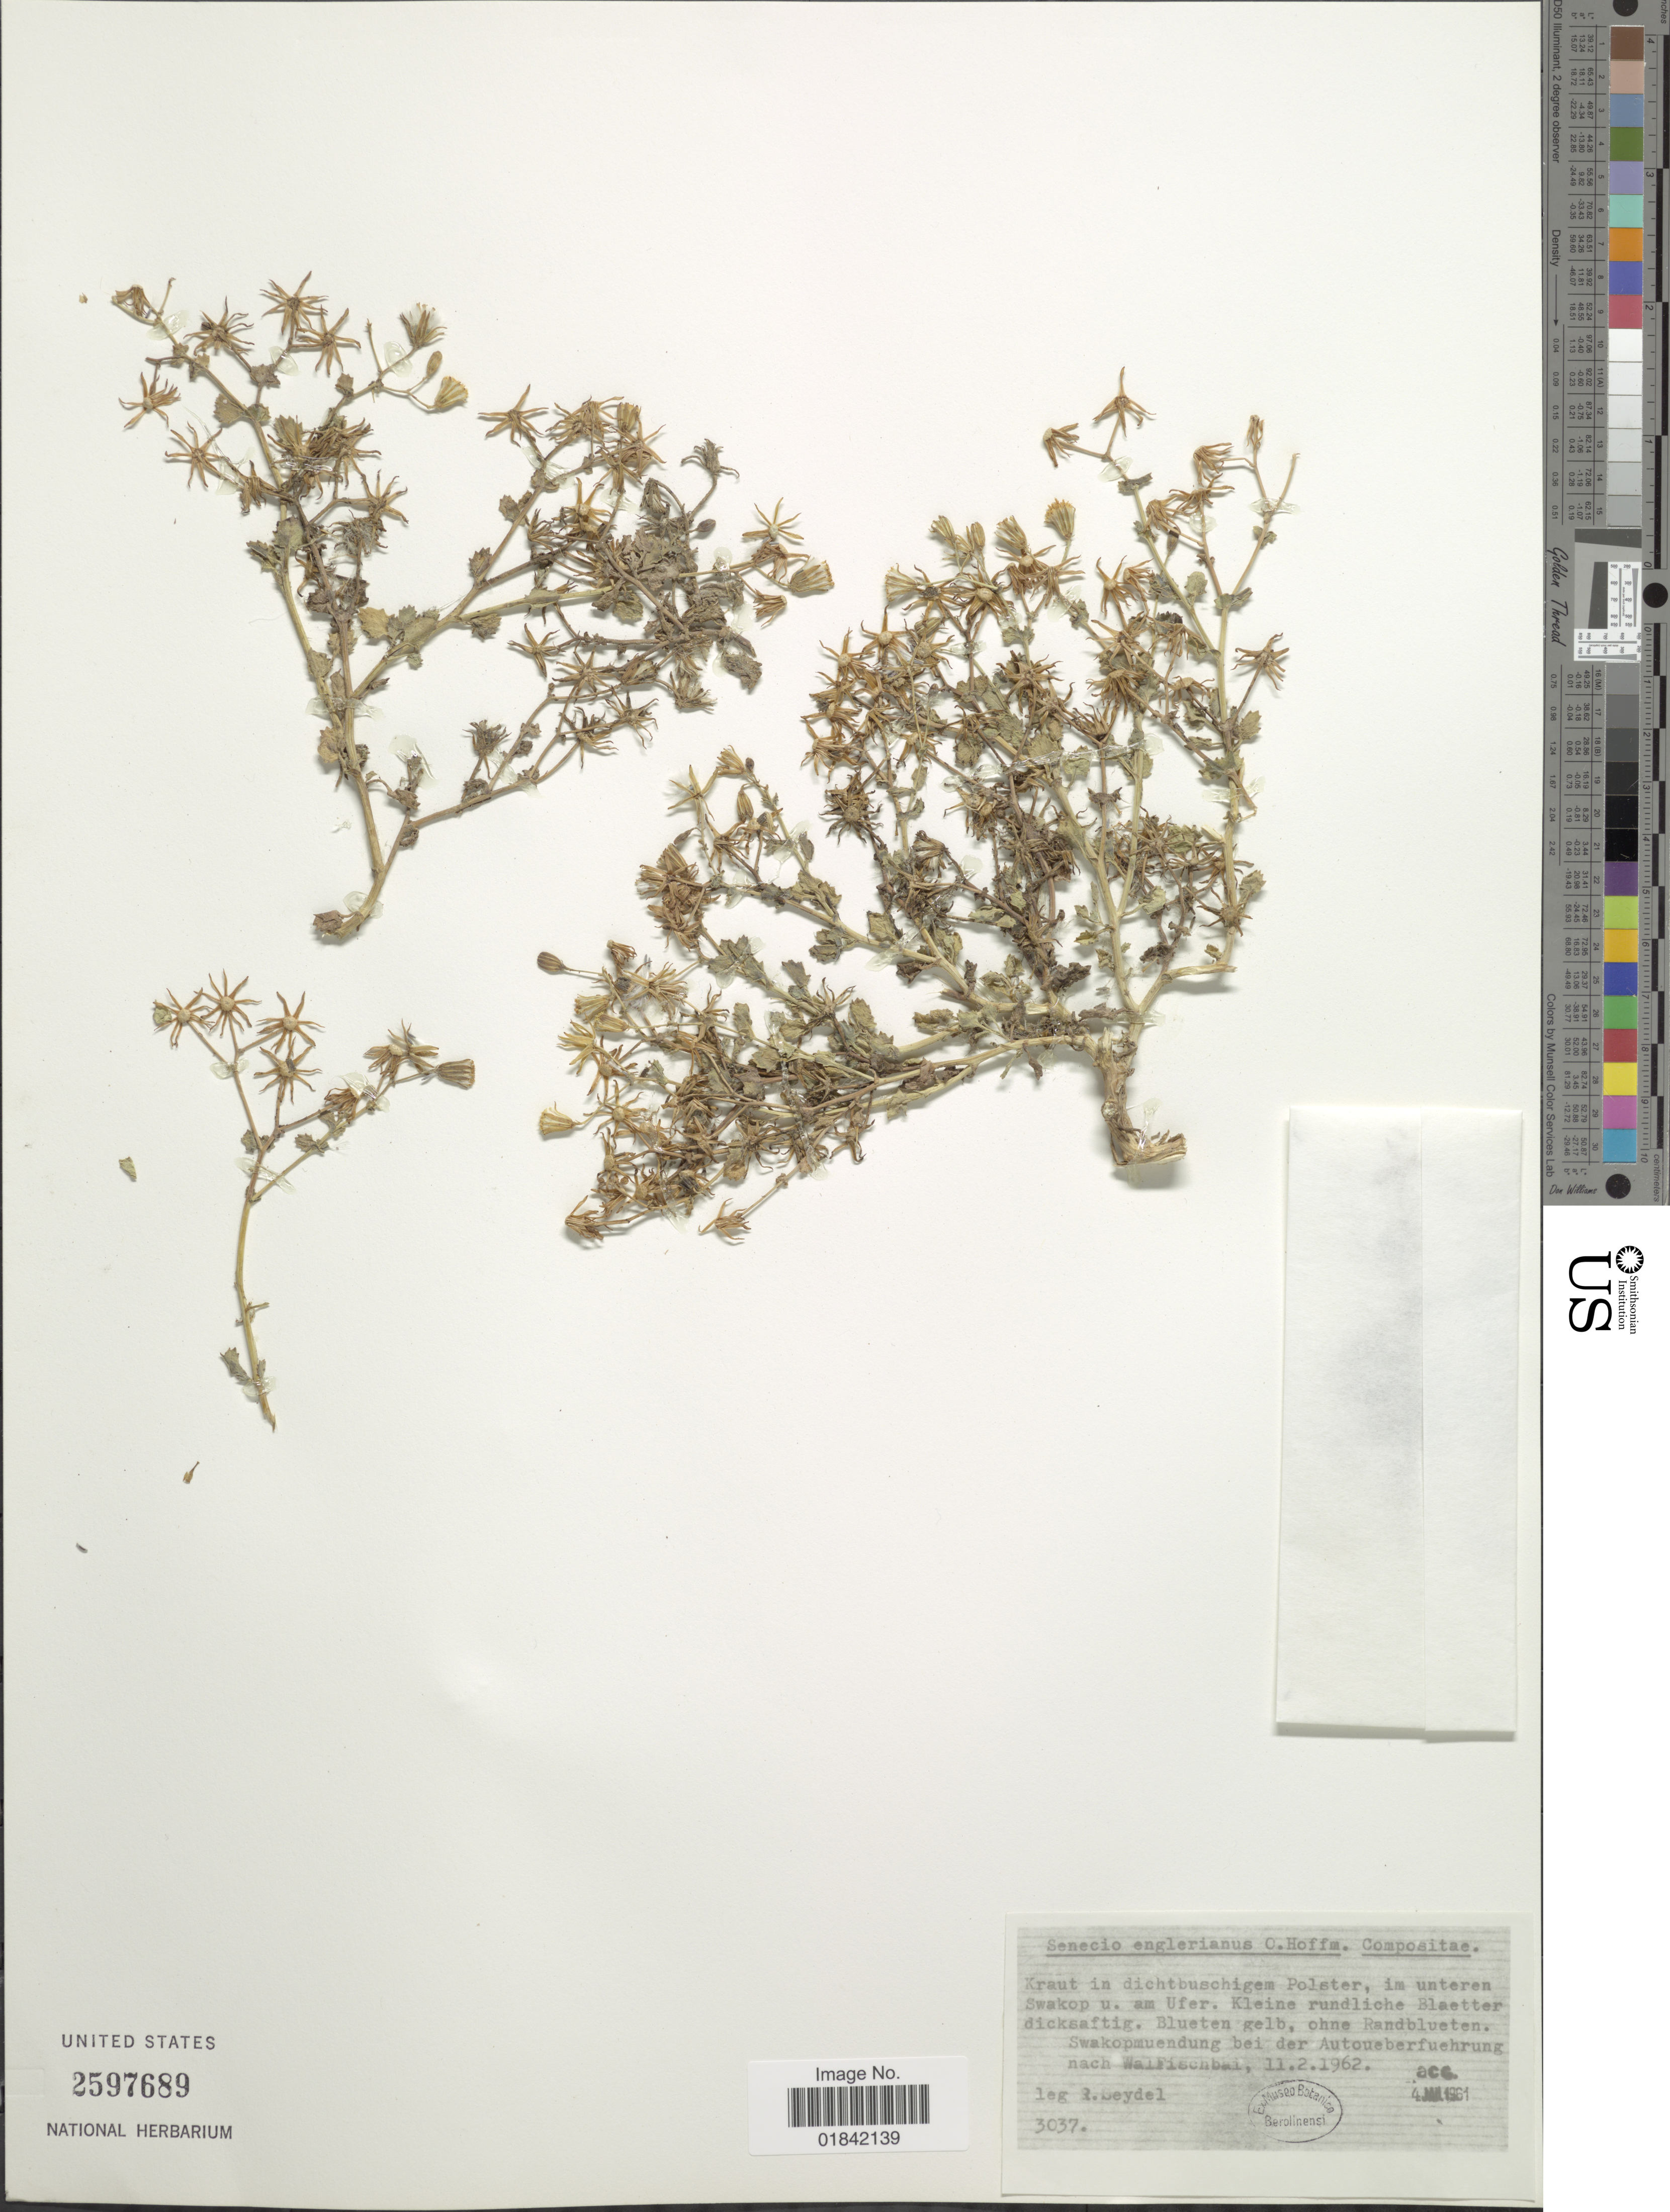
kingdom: Plantae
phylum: Tracheophyta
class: Magnoliopsida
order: Asterales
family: Asteraceae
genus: Senecio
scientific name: Senecio engleranus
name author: O. Hoffm.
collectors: R. Seydel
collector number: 3037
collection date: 1962-02-11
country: Namibia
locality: Swakopmuendung bei der Autoueberfuehrung nach Walfischbai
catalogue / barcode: US 2597689